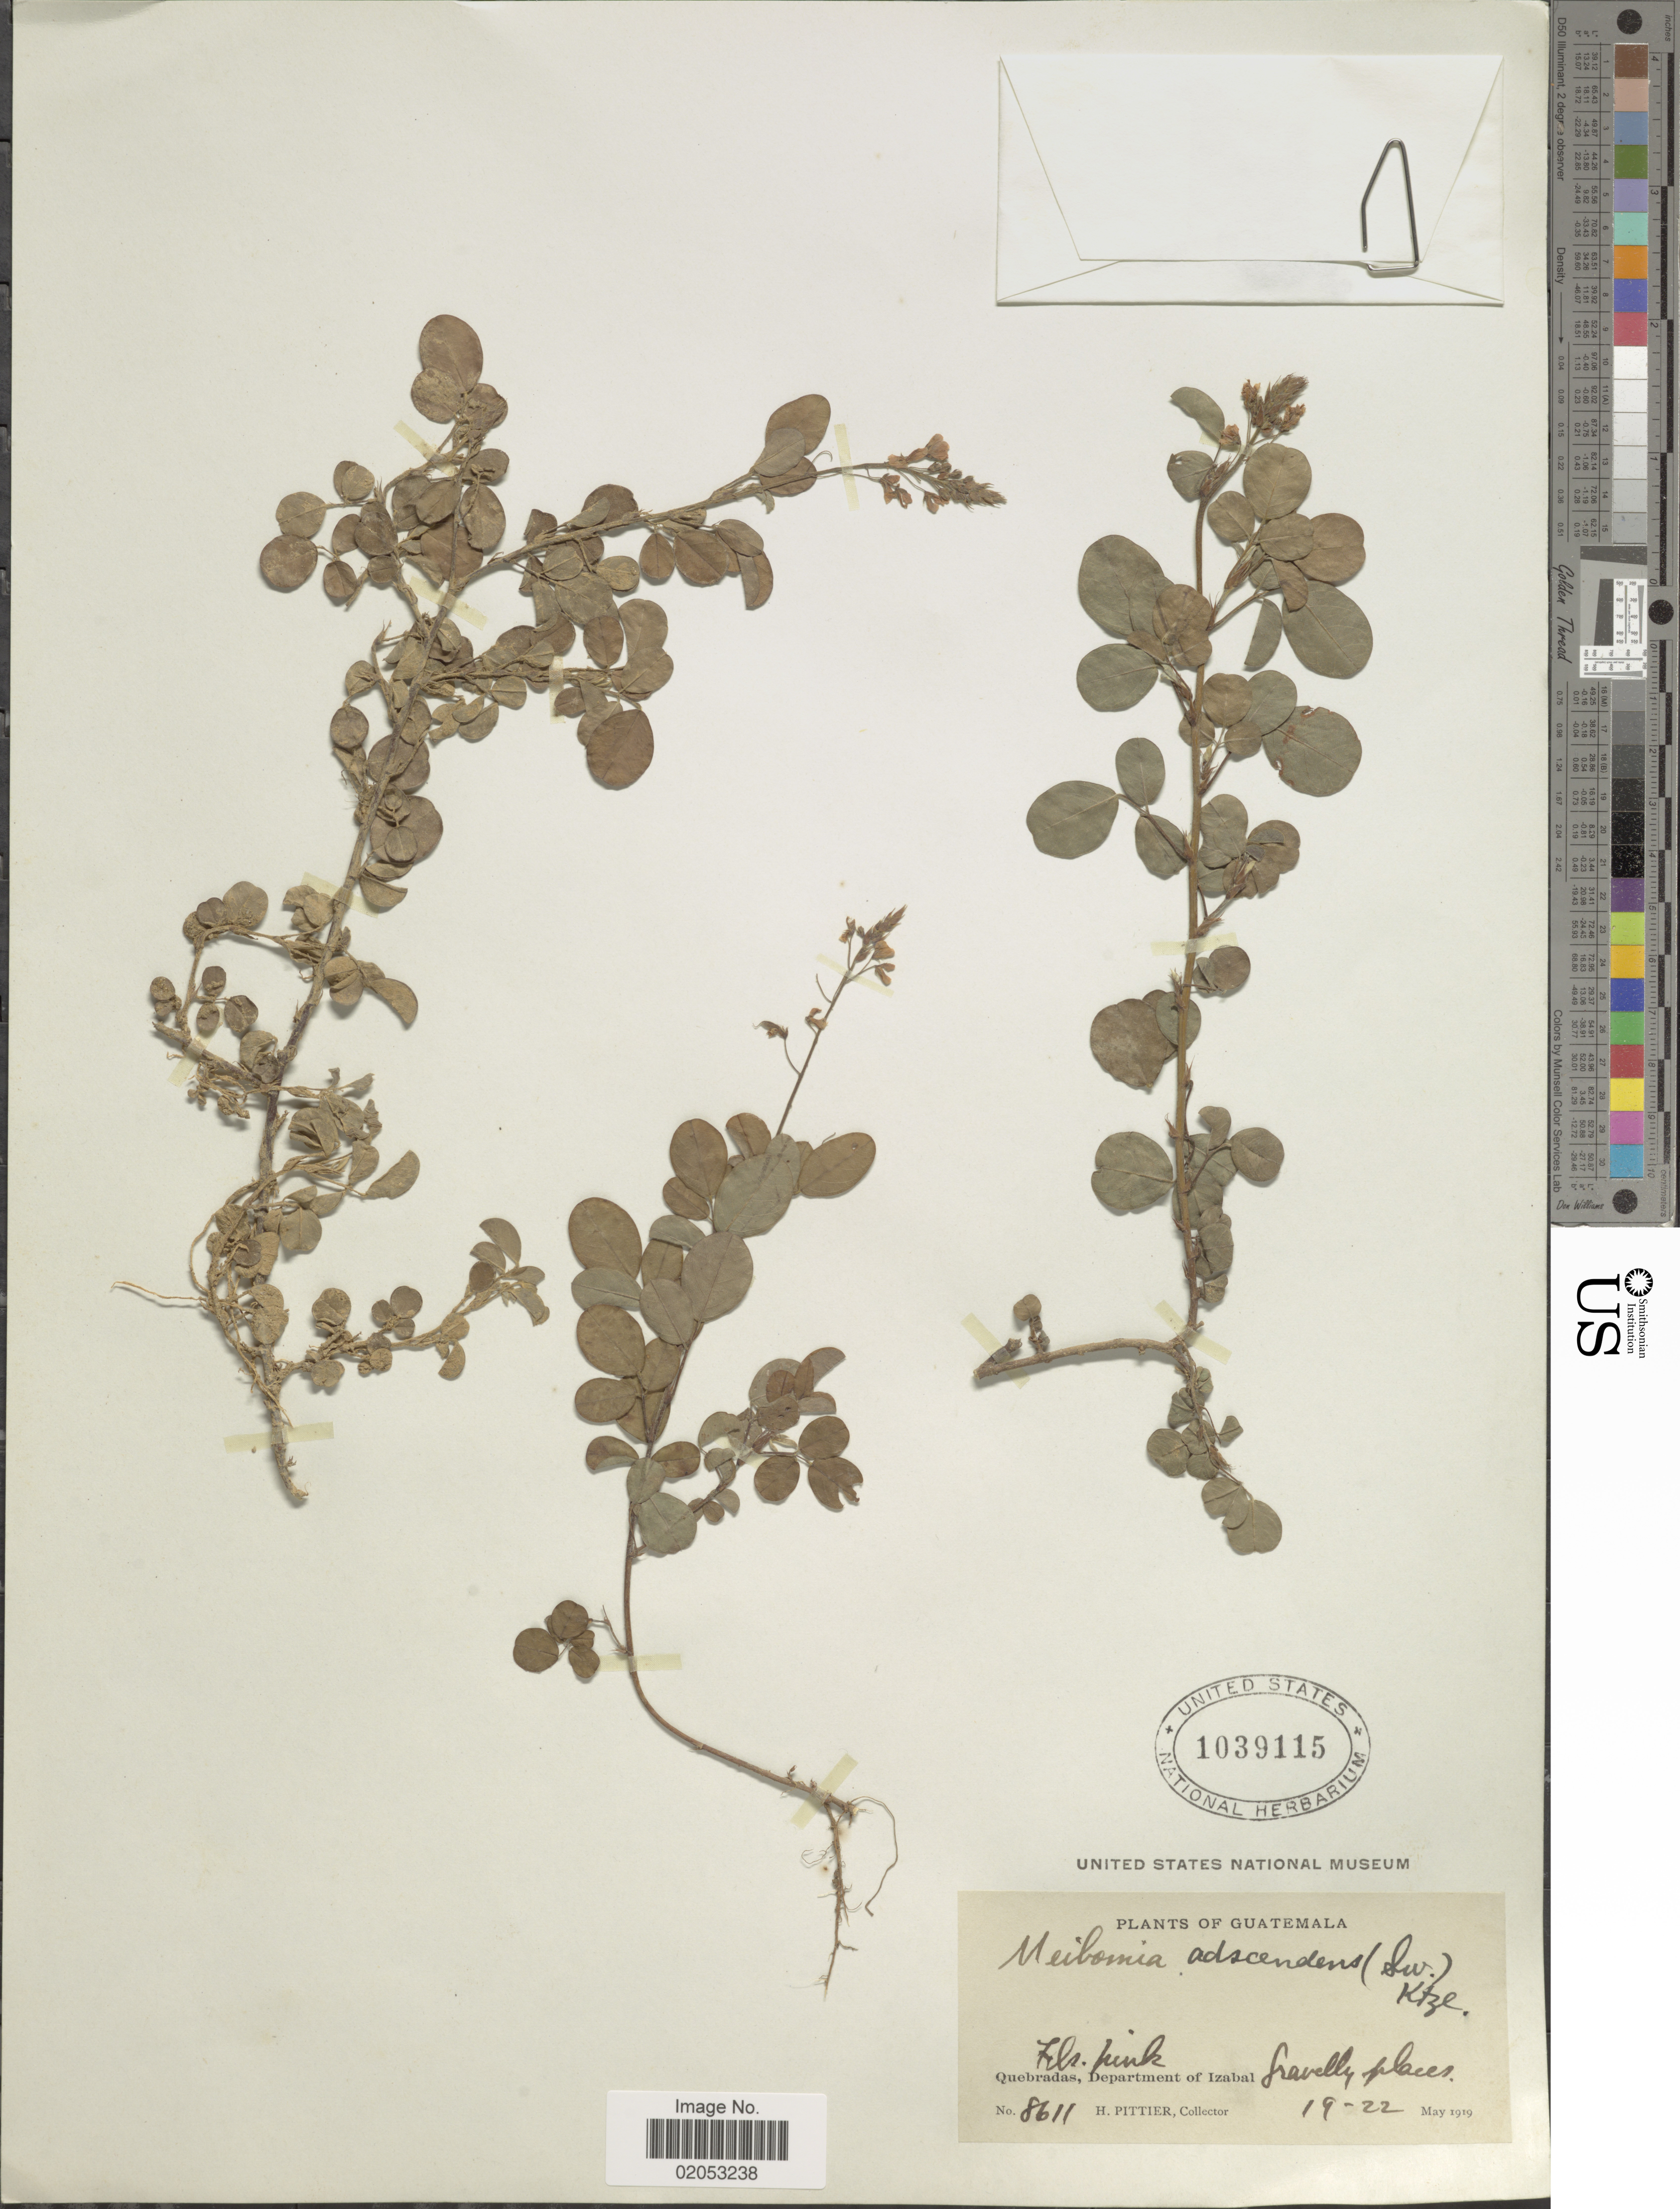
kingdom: Plantae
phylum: Tracheophyta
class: Magnoliopsida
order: Fabales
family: Fabaceae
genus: Grona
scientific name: Grona adscendens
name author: (Sw.) H. Ohashi & K. Ohashi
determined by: Strong, Mark T., (BOT), Smithsonian Institution - National Museum of Natural History (UNITED STATES)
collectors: H. F. Pittier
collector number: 8611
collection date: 1919-05-19/1919-05-22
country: Guatemala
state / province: Izabal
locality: Quebradas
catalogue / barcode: US 1039115